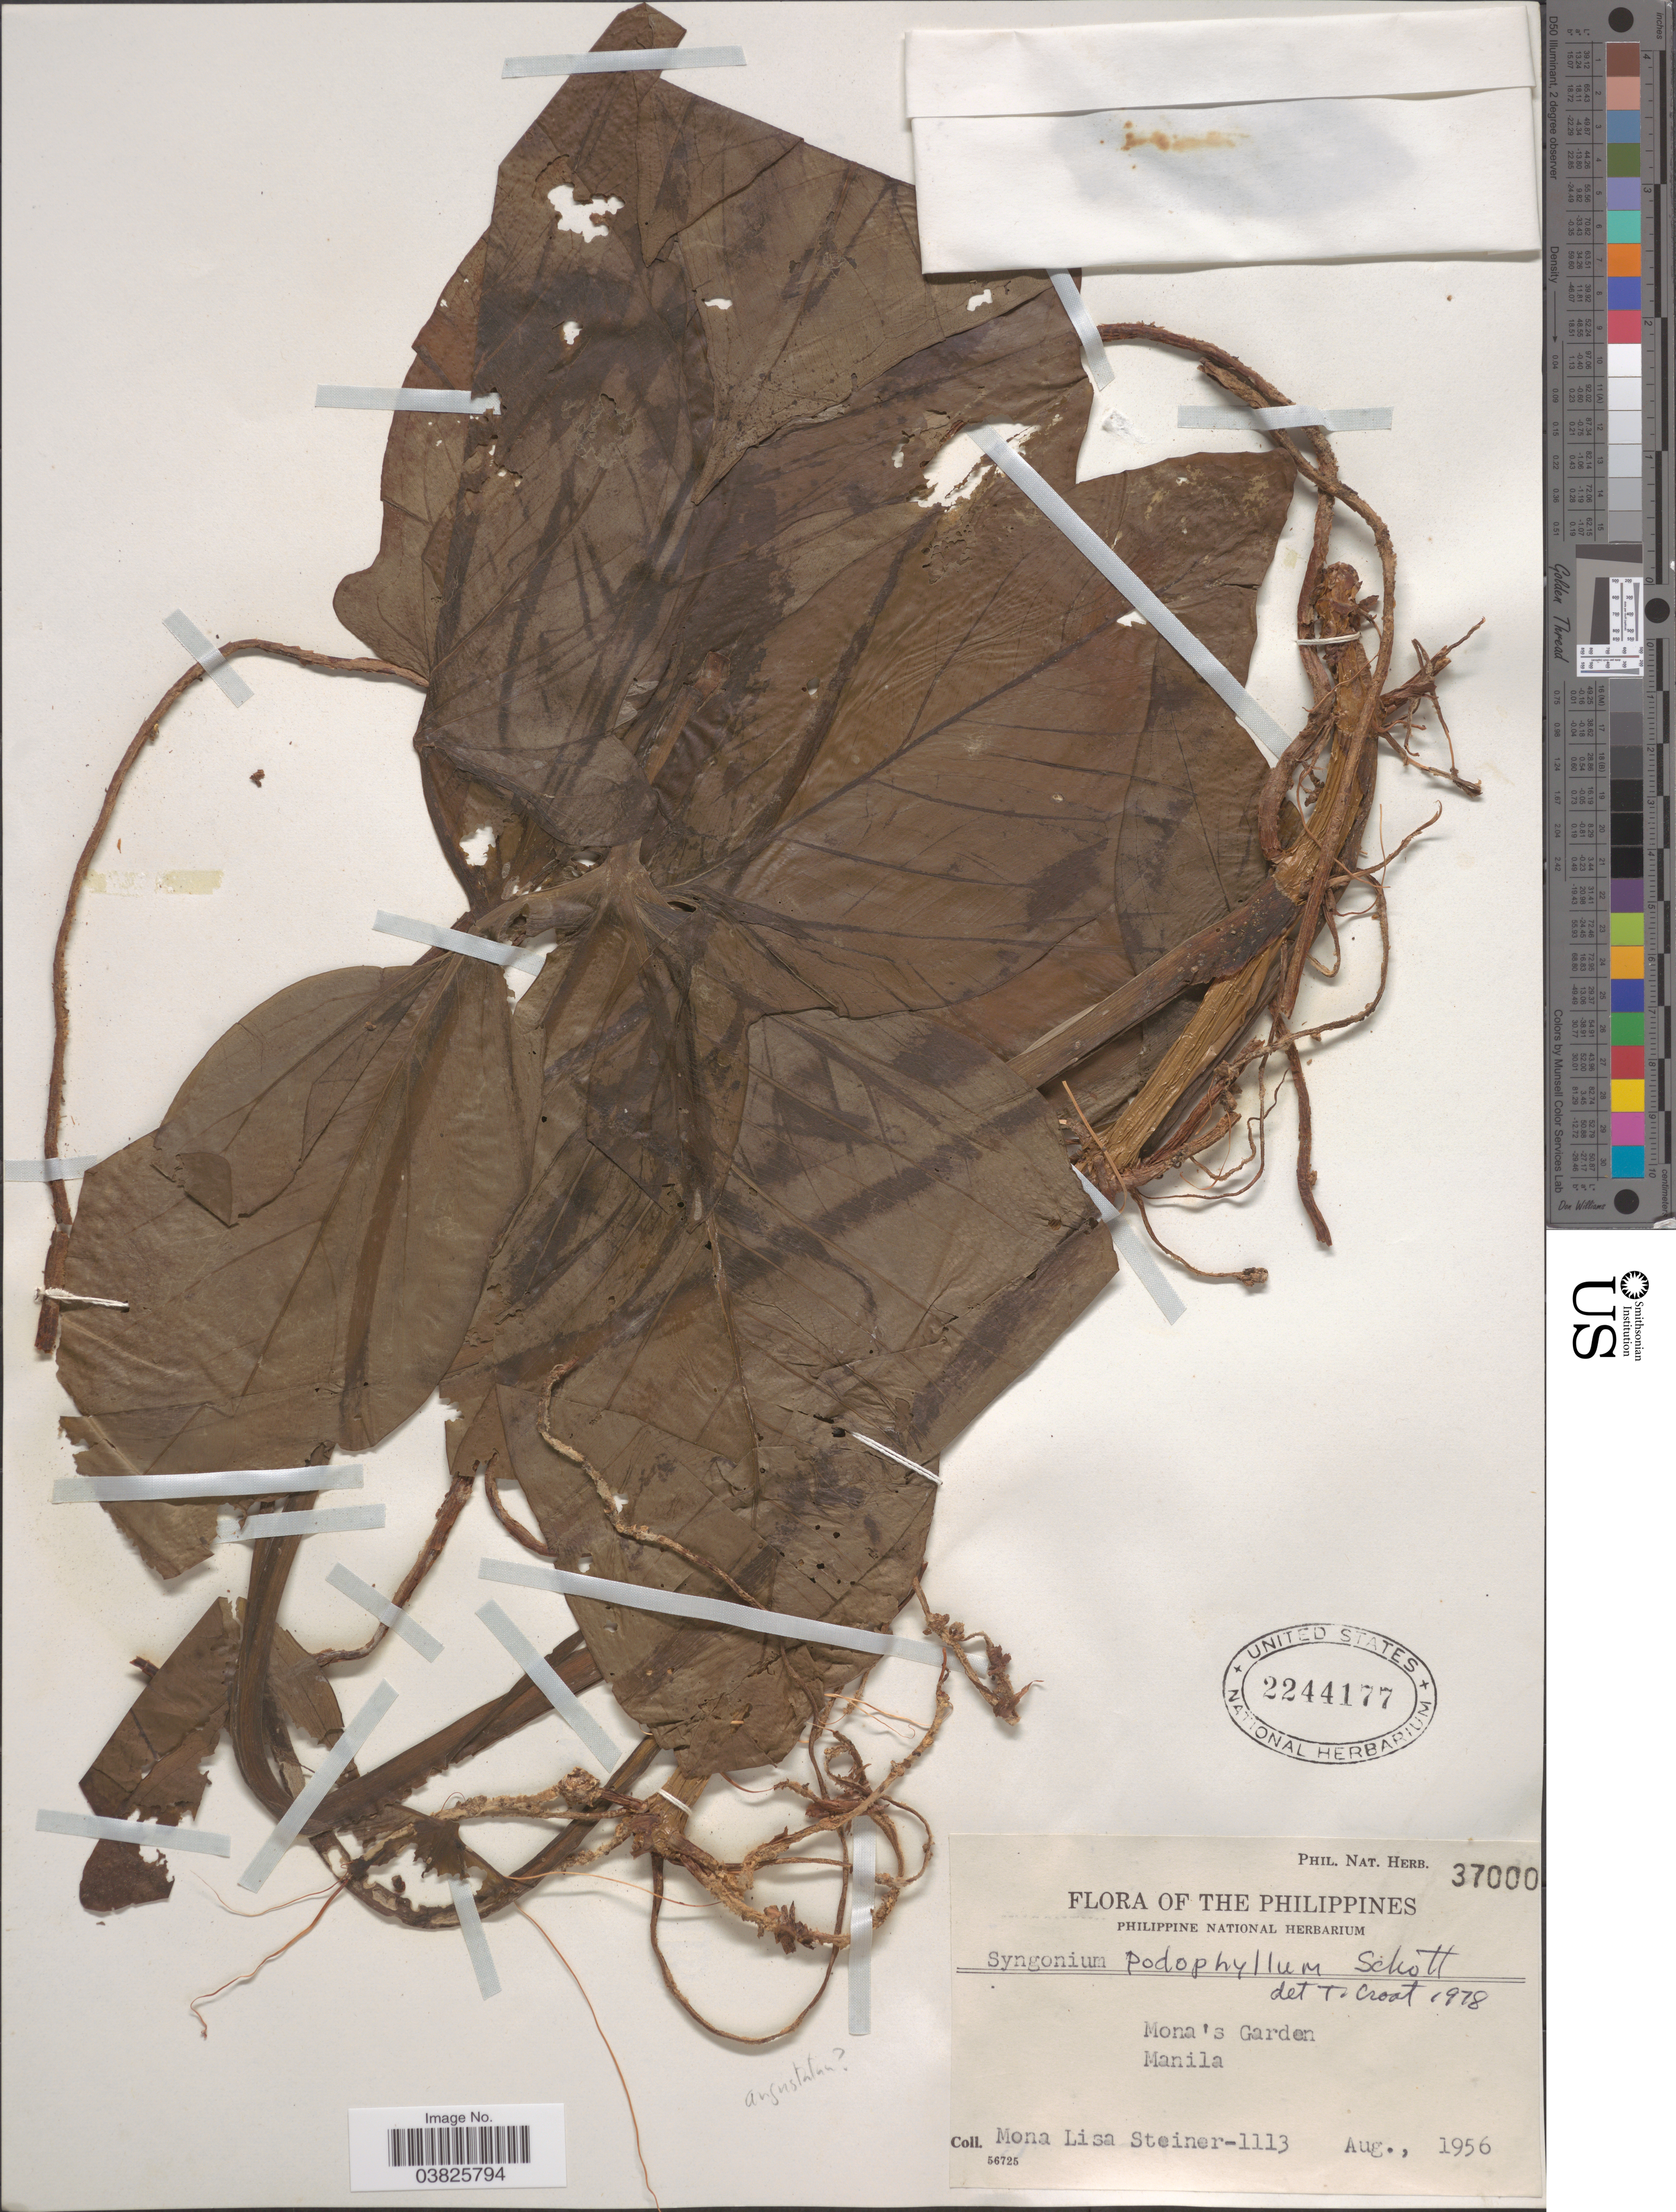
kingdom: Plantae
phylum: Tracheophyta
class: Liliopsida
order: Alismatales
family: Araceae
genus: Syngonium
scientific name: Syngonium podophyllum 'Lemon-Lime'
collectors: M. Steiner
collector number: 1113/ Phil. Nat. Herb. 37000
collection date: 1956-08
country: Philippines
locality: Mona's Garden. Manila.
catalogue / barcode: US 2244177